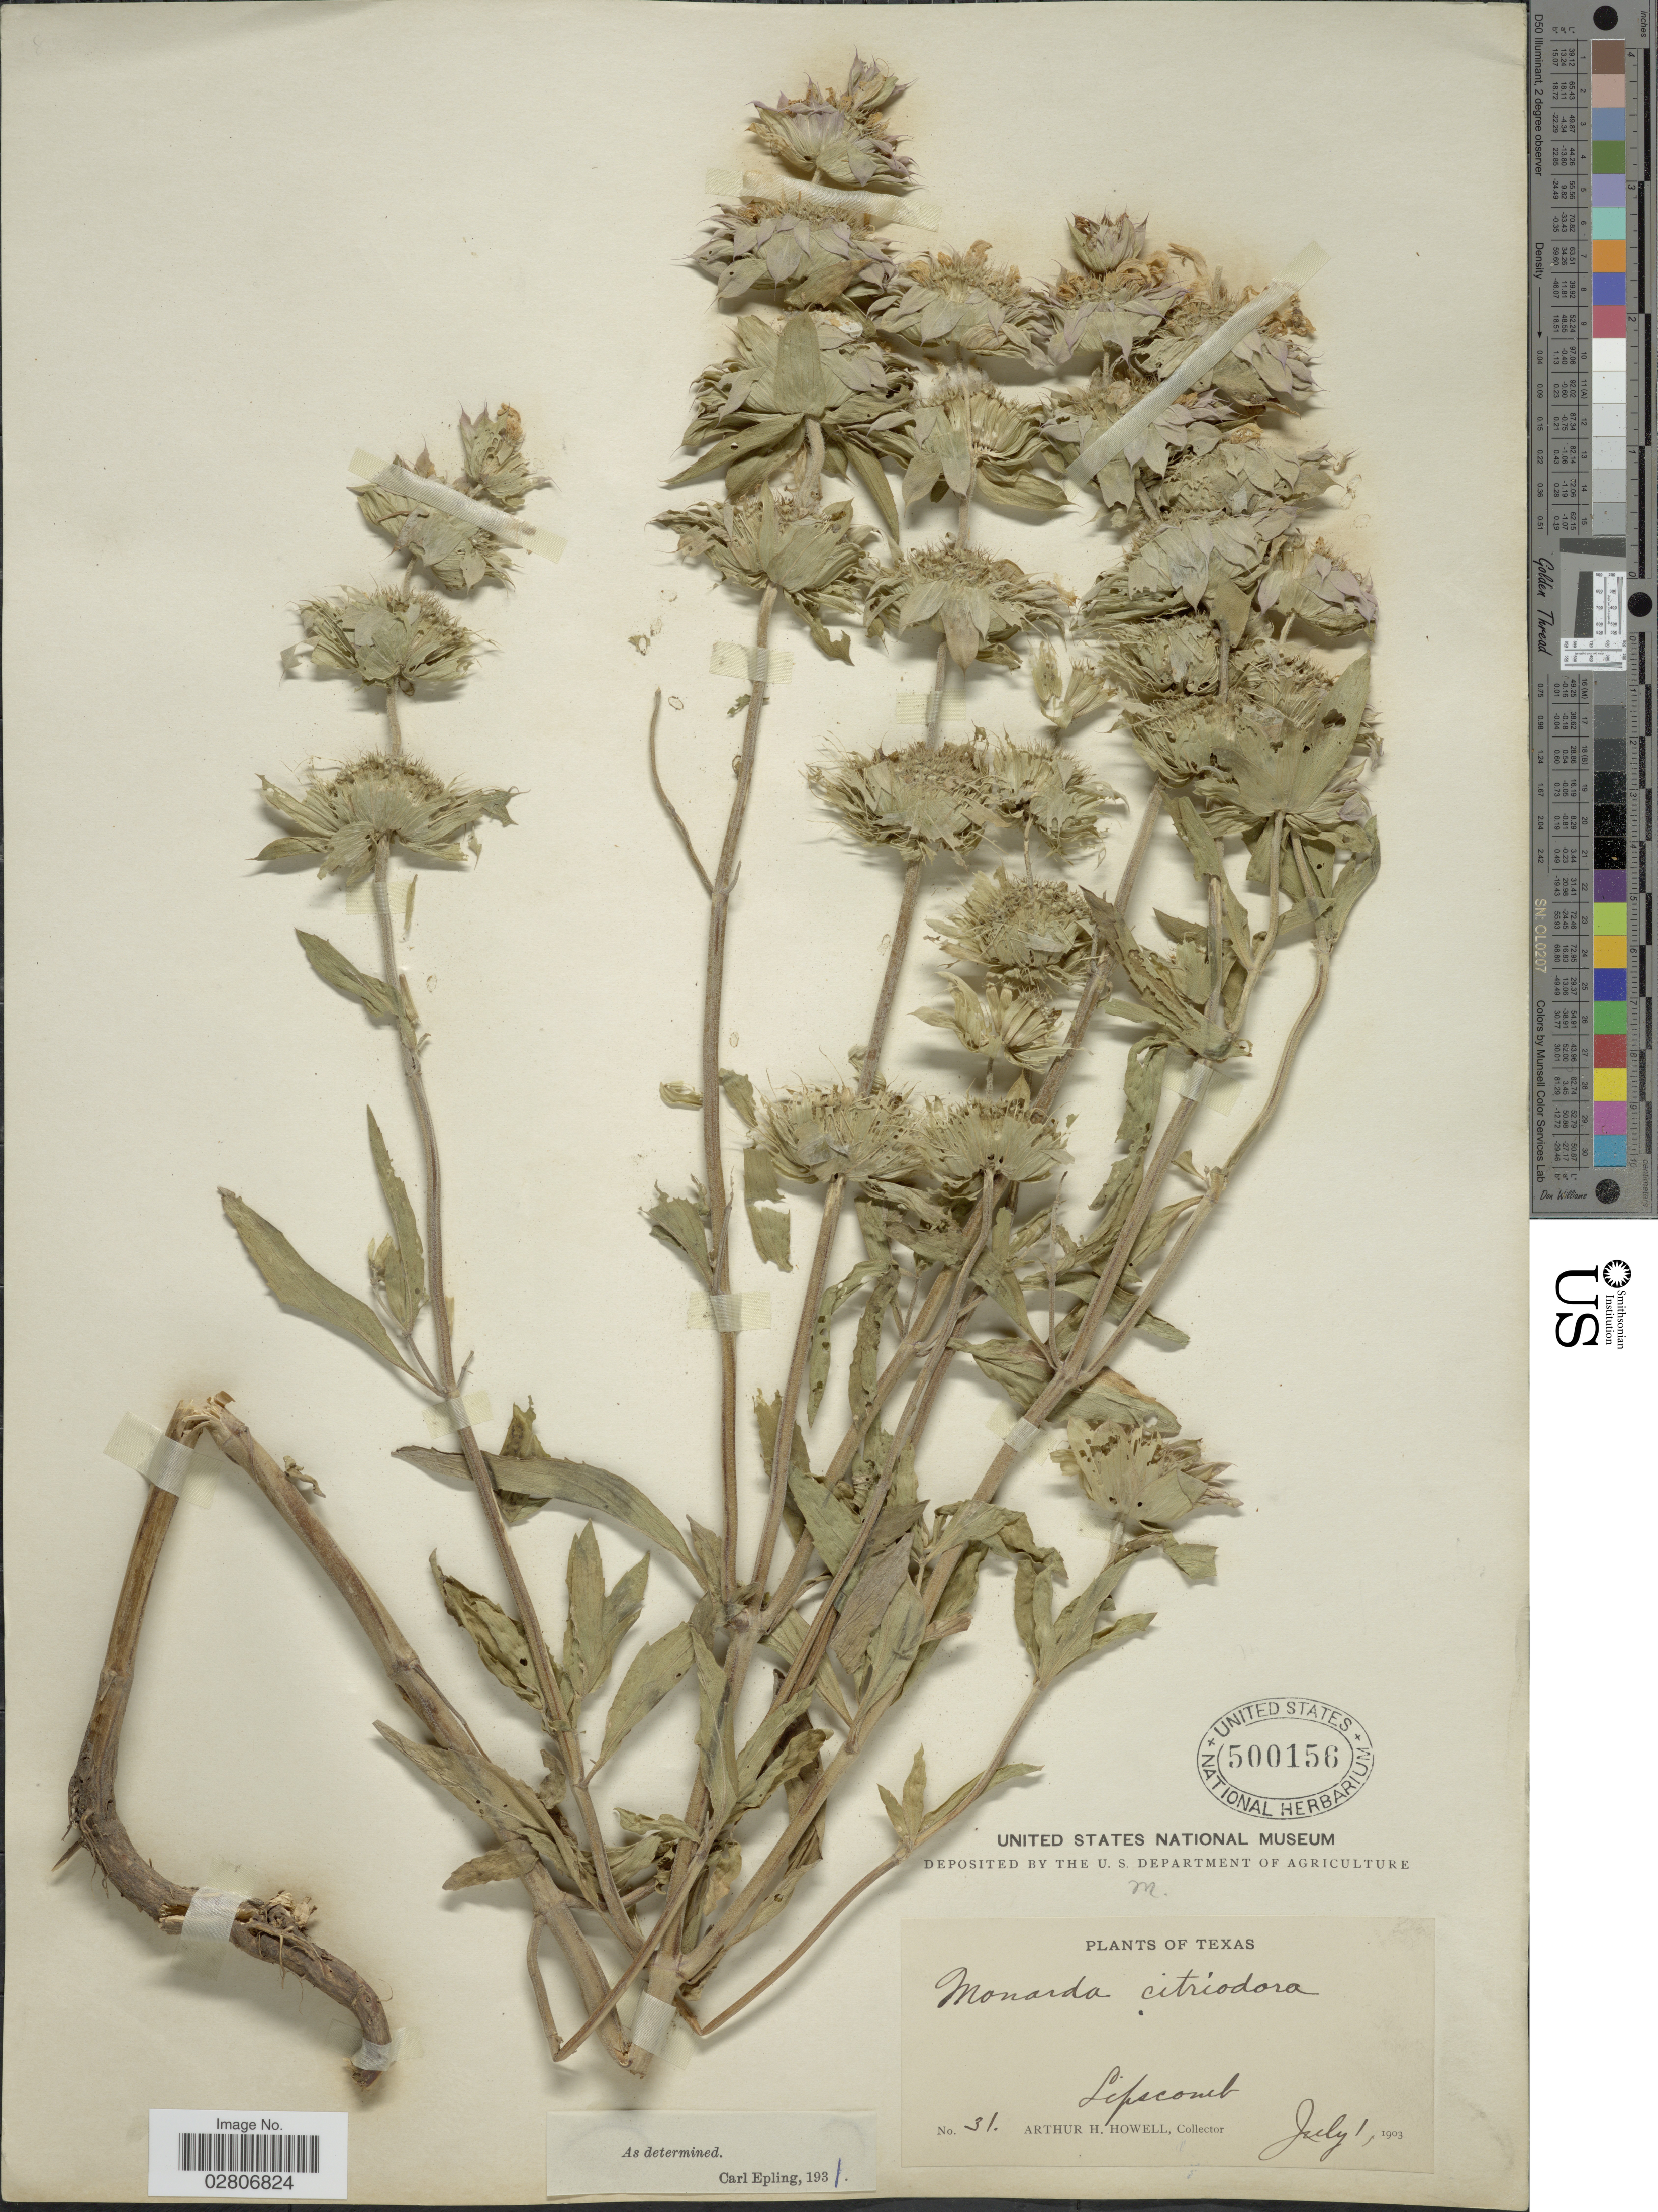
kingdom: Plantae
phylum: Tracheophyta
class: Magnoliopsida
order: Lamiales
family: Lamiaceae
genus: Monarda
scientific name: Monarda citriodora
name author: Cerv. ex Lag.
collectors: A. H. Howell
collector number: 31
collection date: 1903-07-01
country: United States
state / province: Texas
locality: Lipscomb.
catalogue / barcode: US 500156